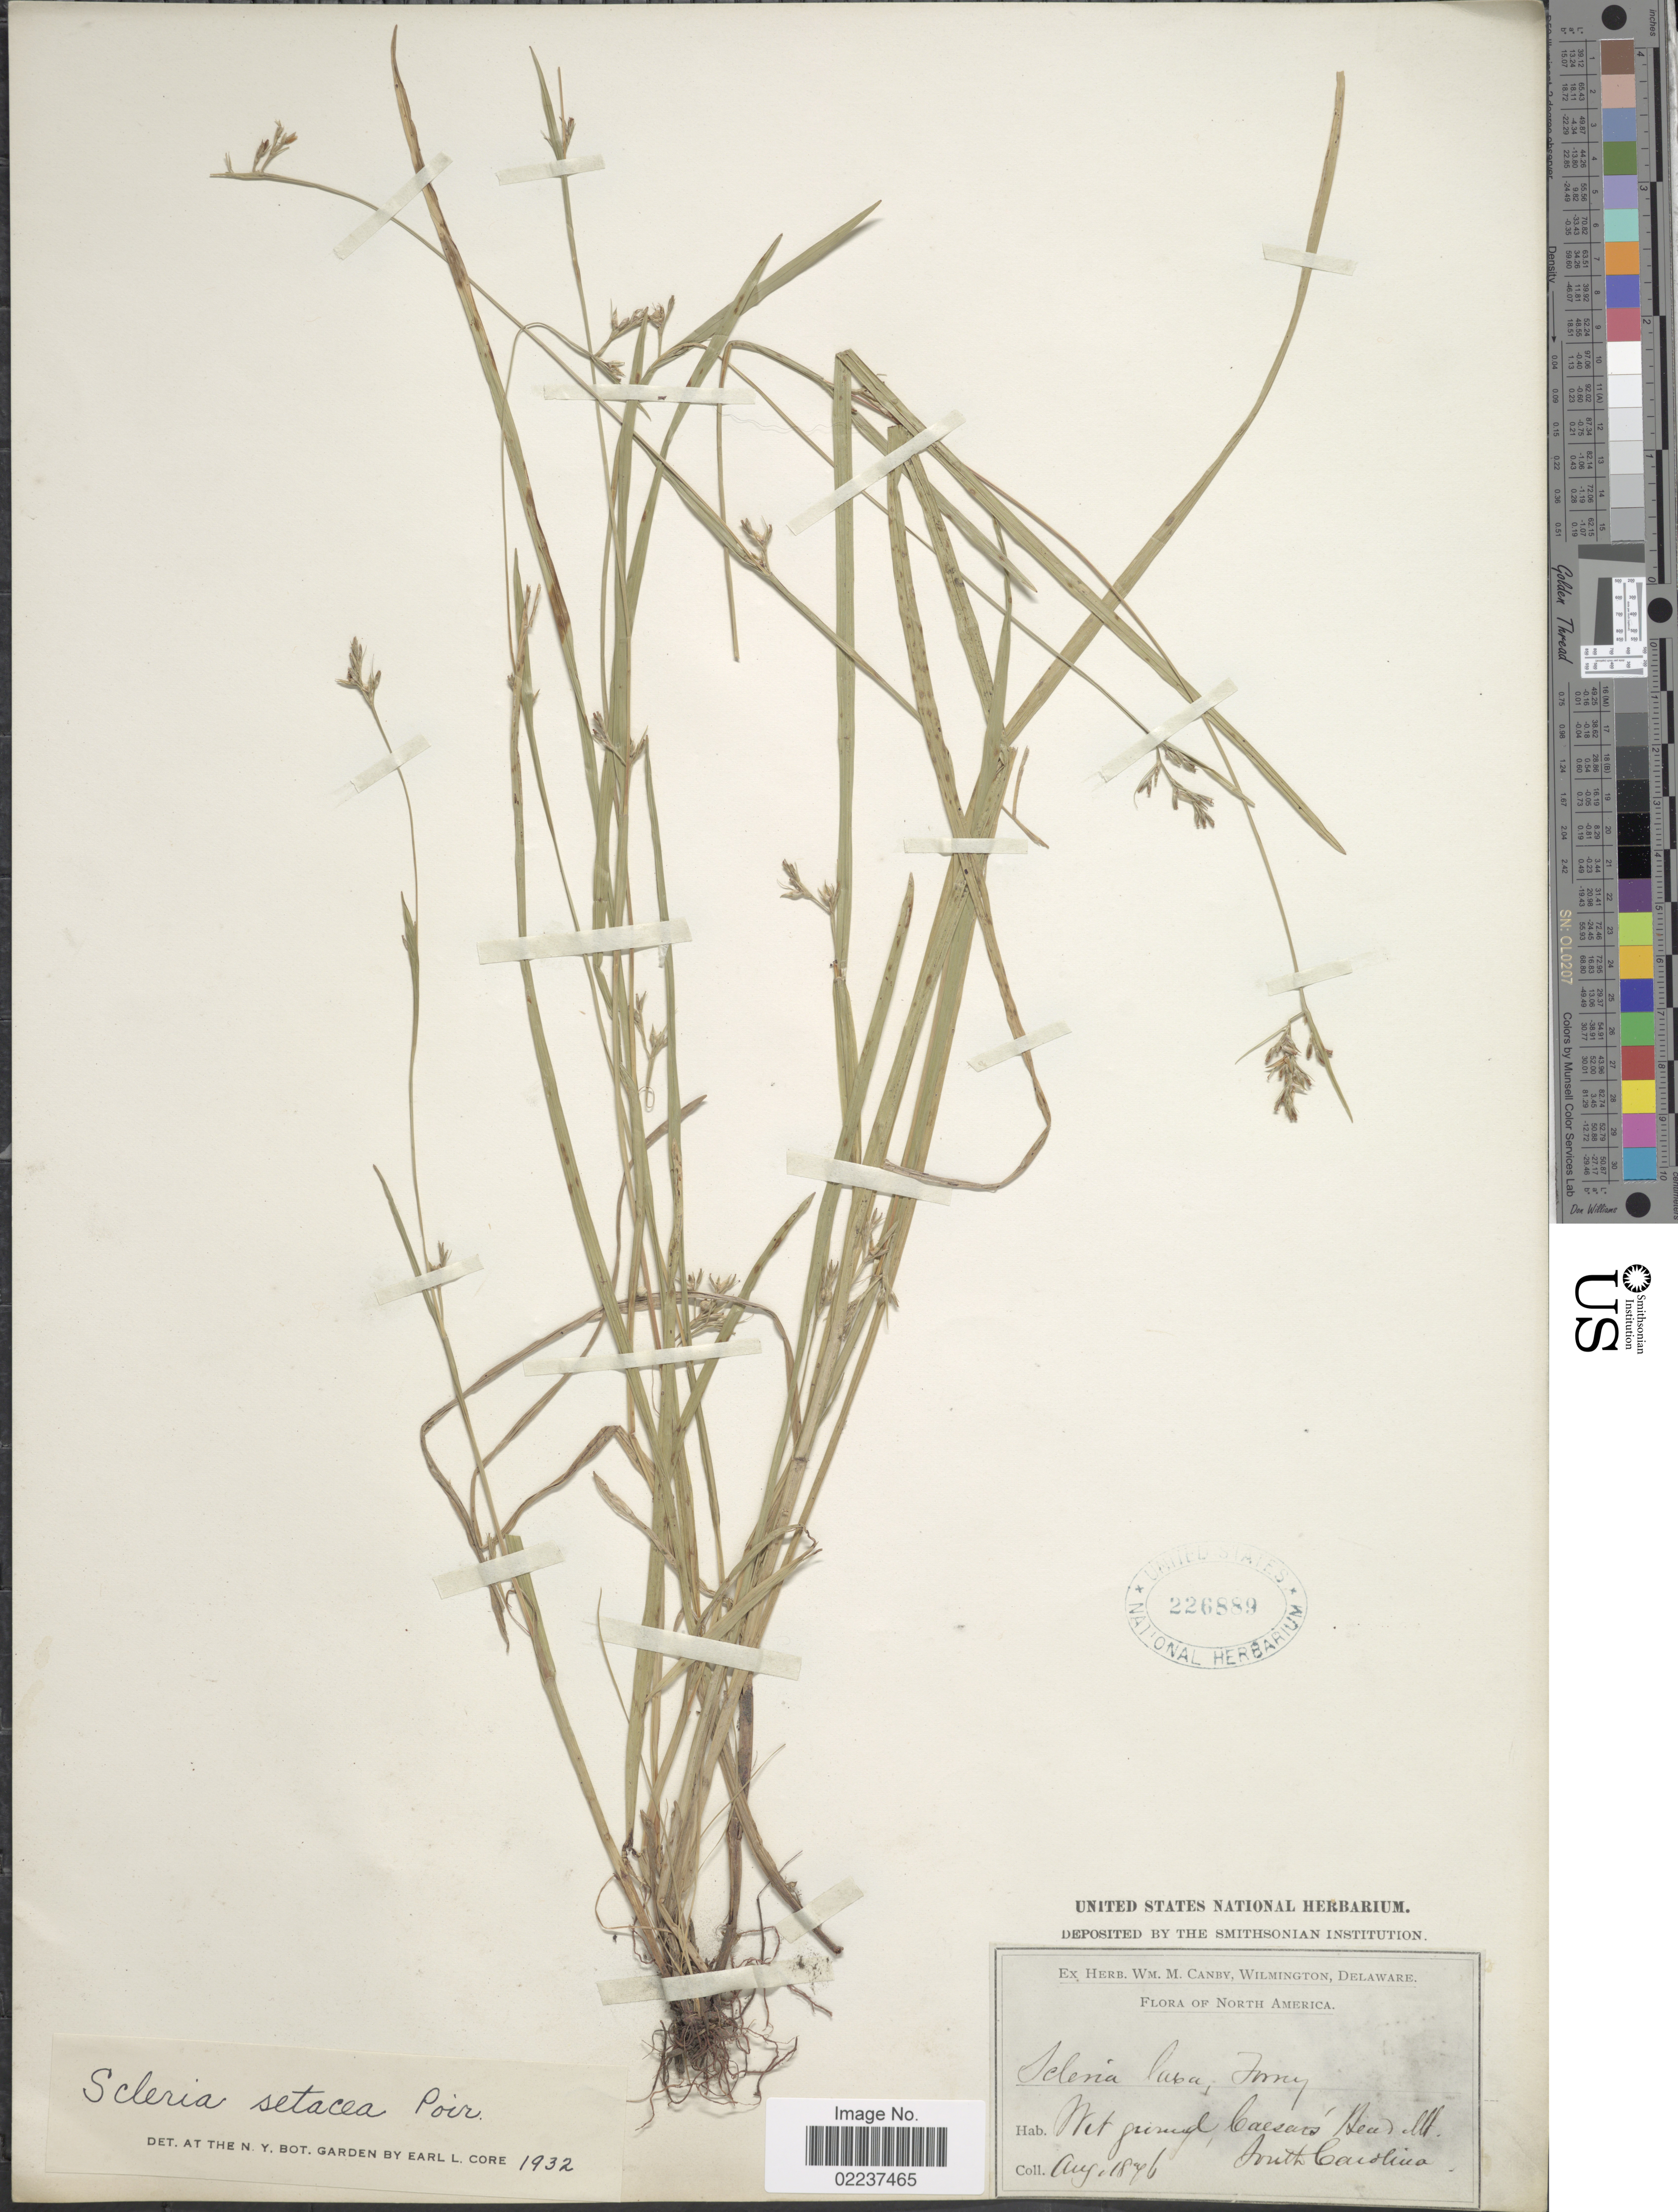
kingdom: Plantae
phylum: Tracheophyta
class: Liliopsida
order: Poales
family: Cyperaceae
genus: Scleria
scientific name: Scleria muehlenbergii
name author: Steud.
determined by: Strong, Mark T., (BOT), Smithsonian Institution - National Museum of Natural History (UNITED STATES)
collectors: ex herb. W.M. Canby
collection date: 1876-08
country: United States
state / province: South Carolina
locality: Caesar's Head Mt.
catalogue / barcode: US 226889